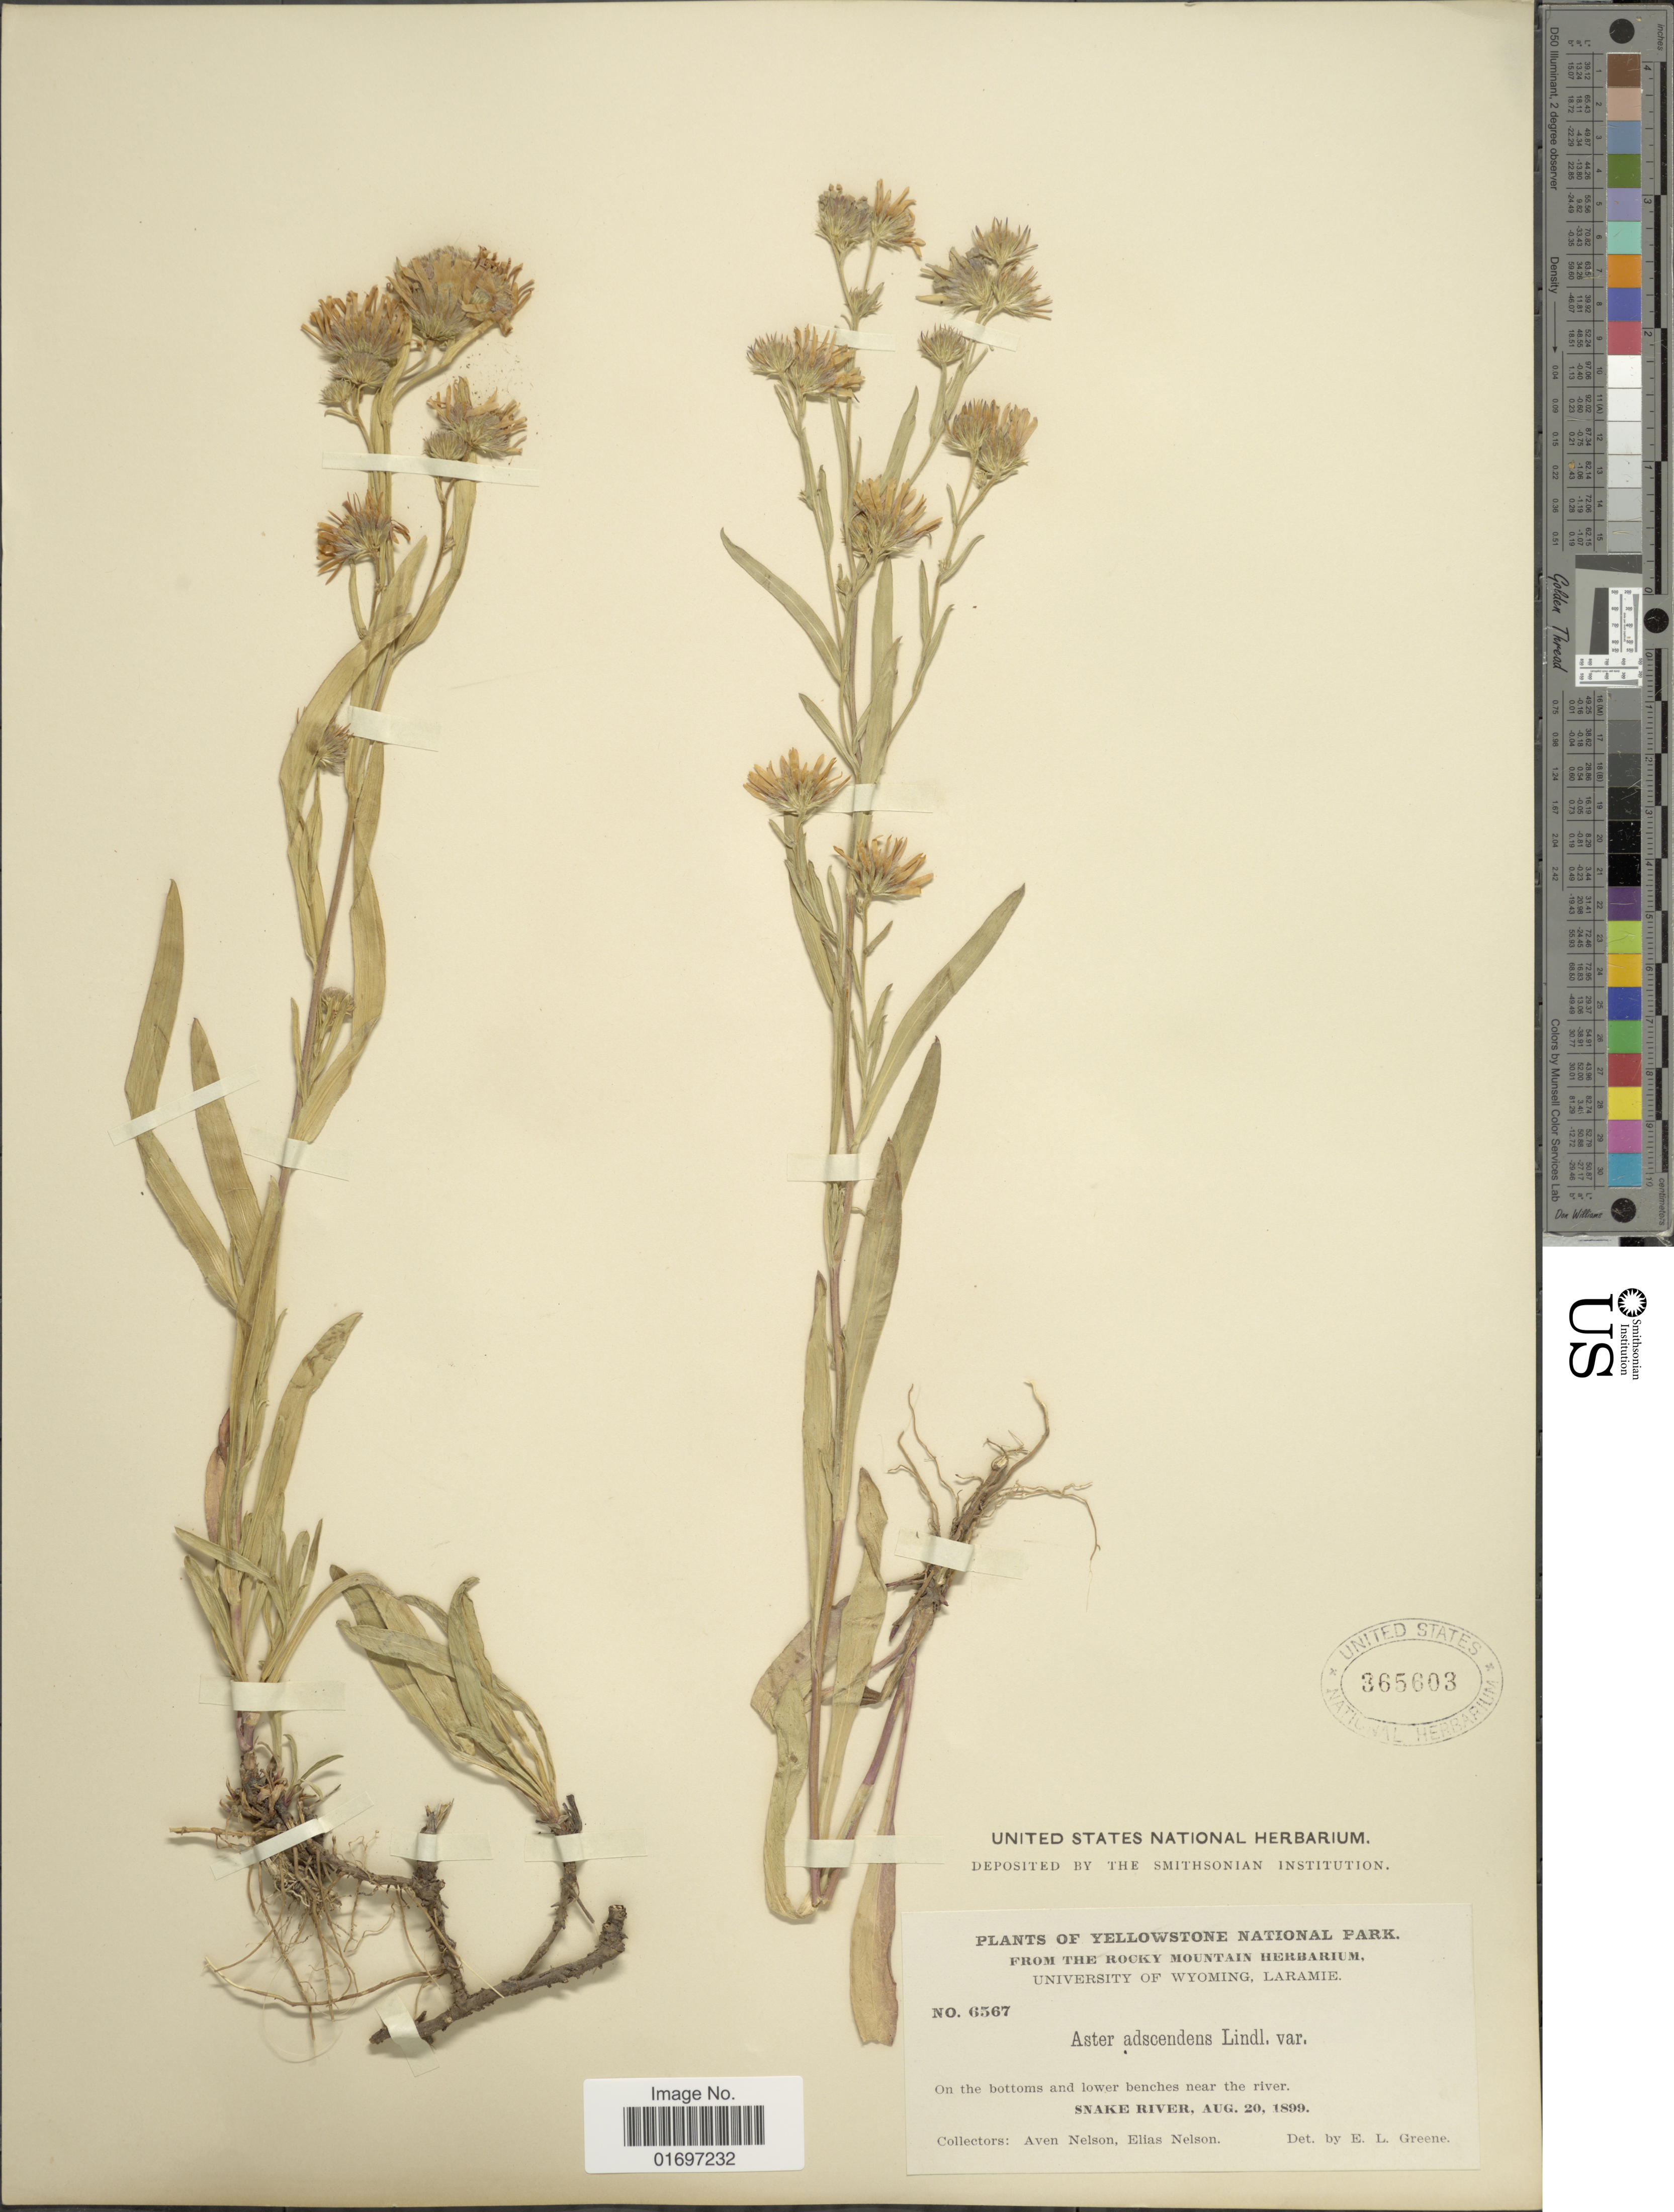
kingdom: Plantae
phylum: Tracheophyta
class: Magnoliopsida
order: Asterales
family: Asteraceae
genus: Symphyotrichum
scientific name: Symphyotrichum ascendens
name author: (Lindl.) G.L. Nesom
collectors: A. Nelson & E. Nelson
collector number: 6567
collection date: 1899-08-20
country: United States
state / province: Wyoming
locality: Yellowstone National Park. On the bottoms and lower benches near the river. Snake River.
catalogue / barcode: US 365603